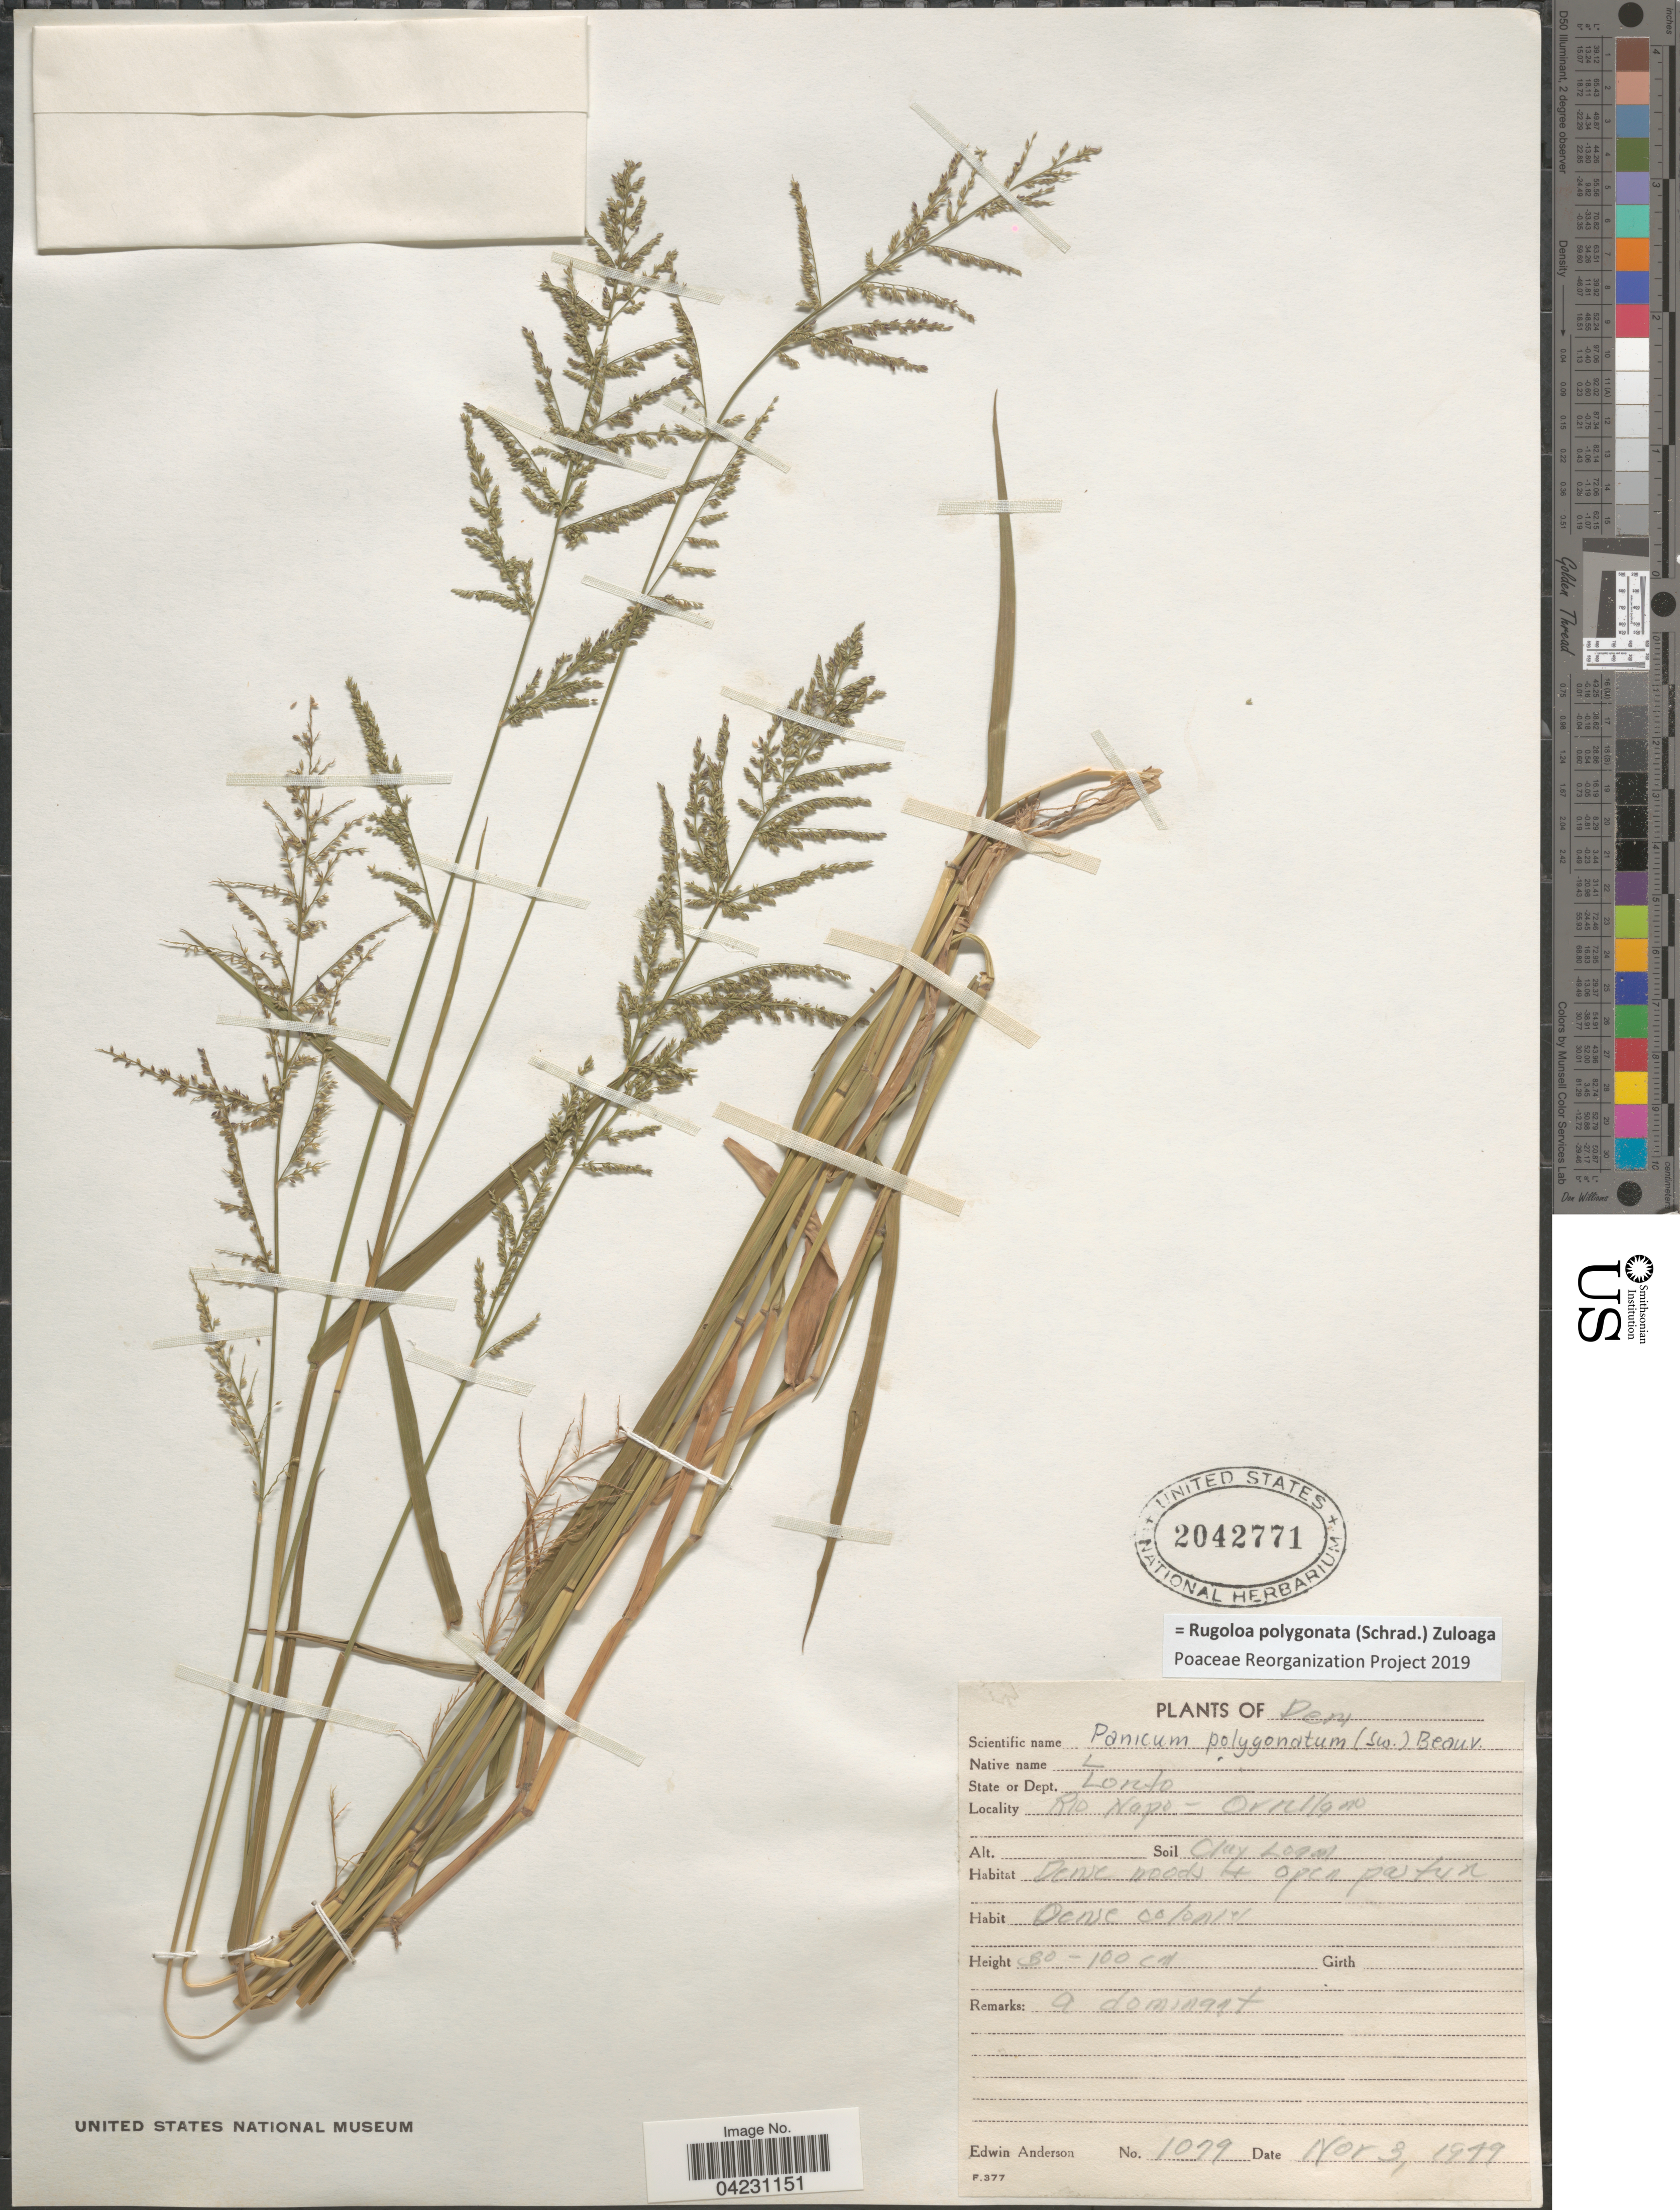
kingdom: Plantae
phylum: Tracheophyta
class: Liliopsida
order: Poales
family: Poaceae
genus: Rugoloa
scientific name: Rugoloa polygonata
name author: (Schrad.) Zuloaga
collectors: E. Anderson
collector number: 1079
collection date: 1949-11-03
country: Peru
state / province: Loreto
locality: Rio Napo - Orellano.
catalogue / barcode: US 2042771